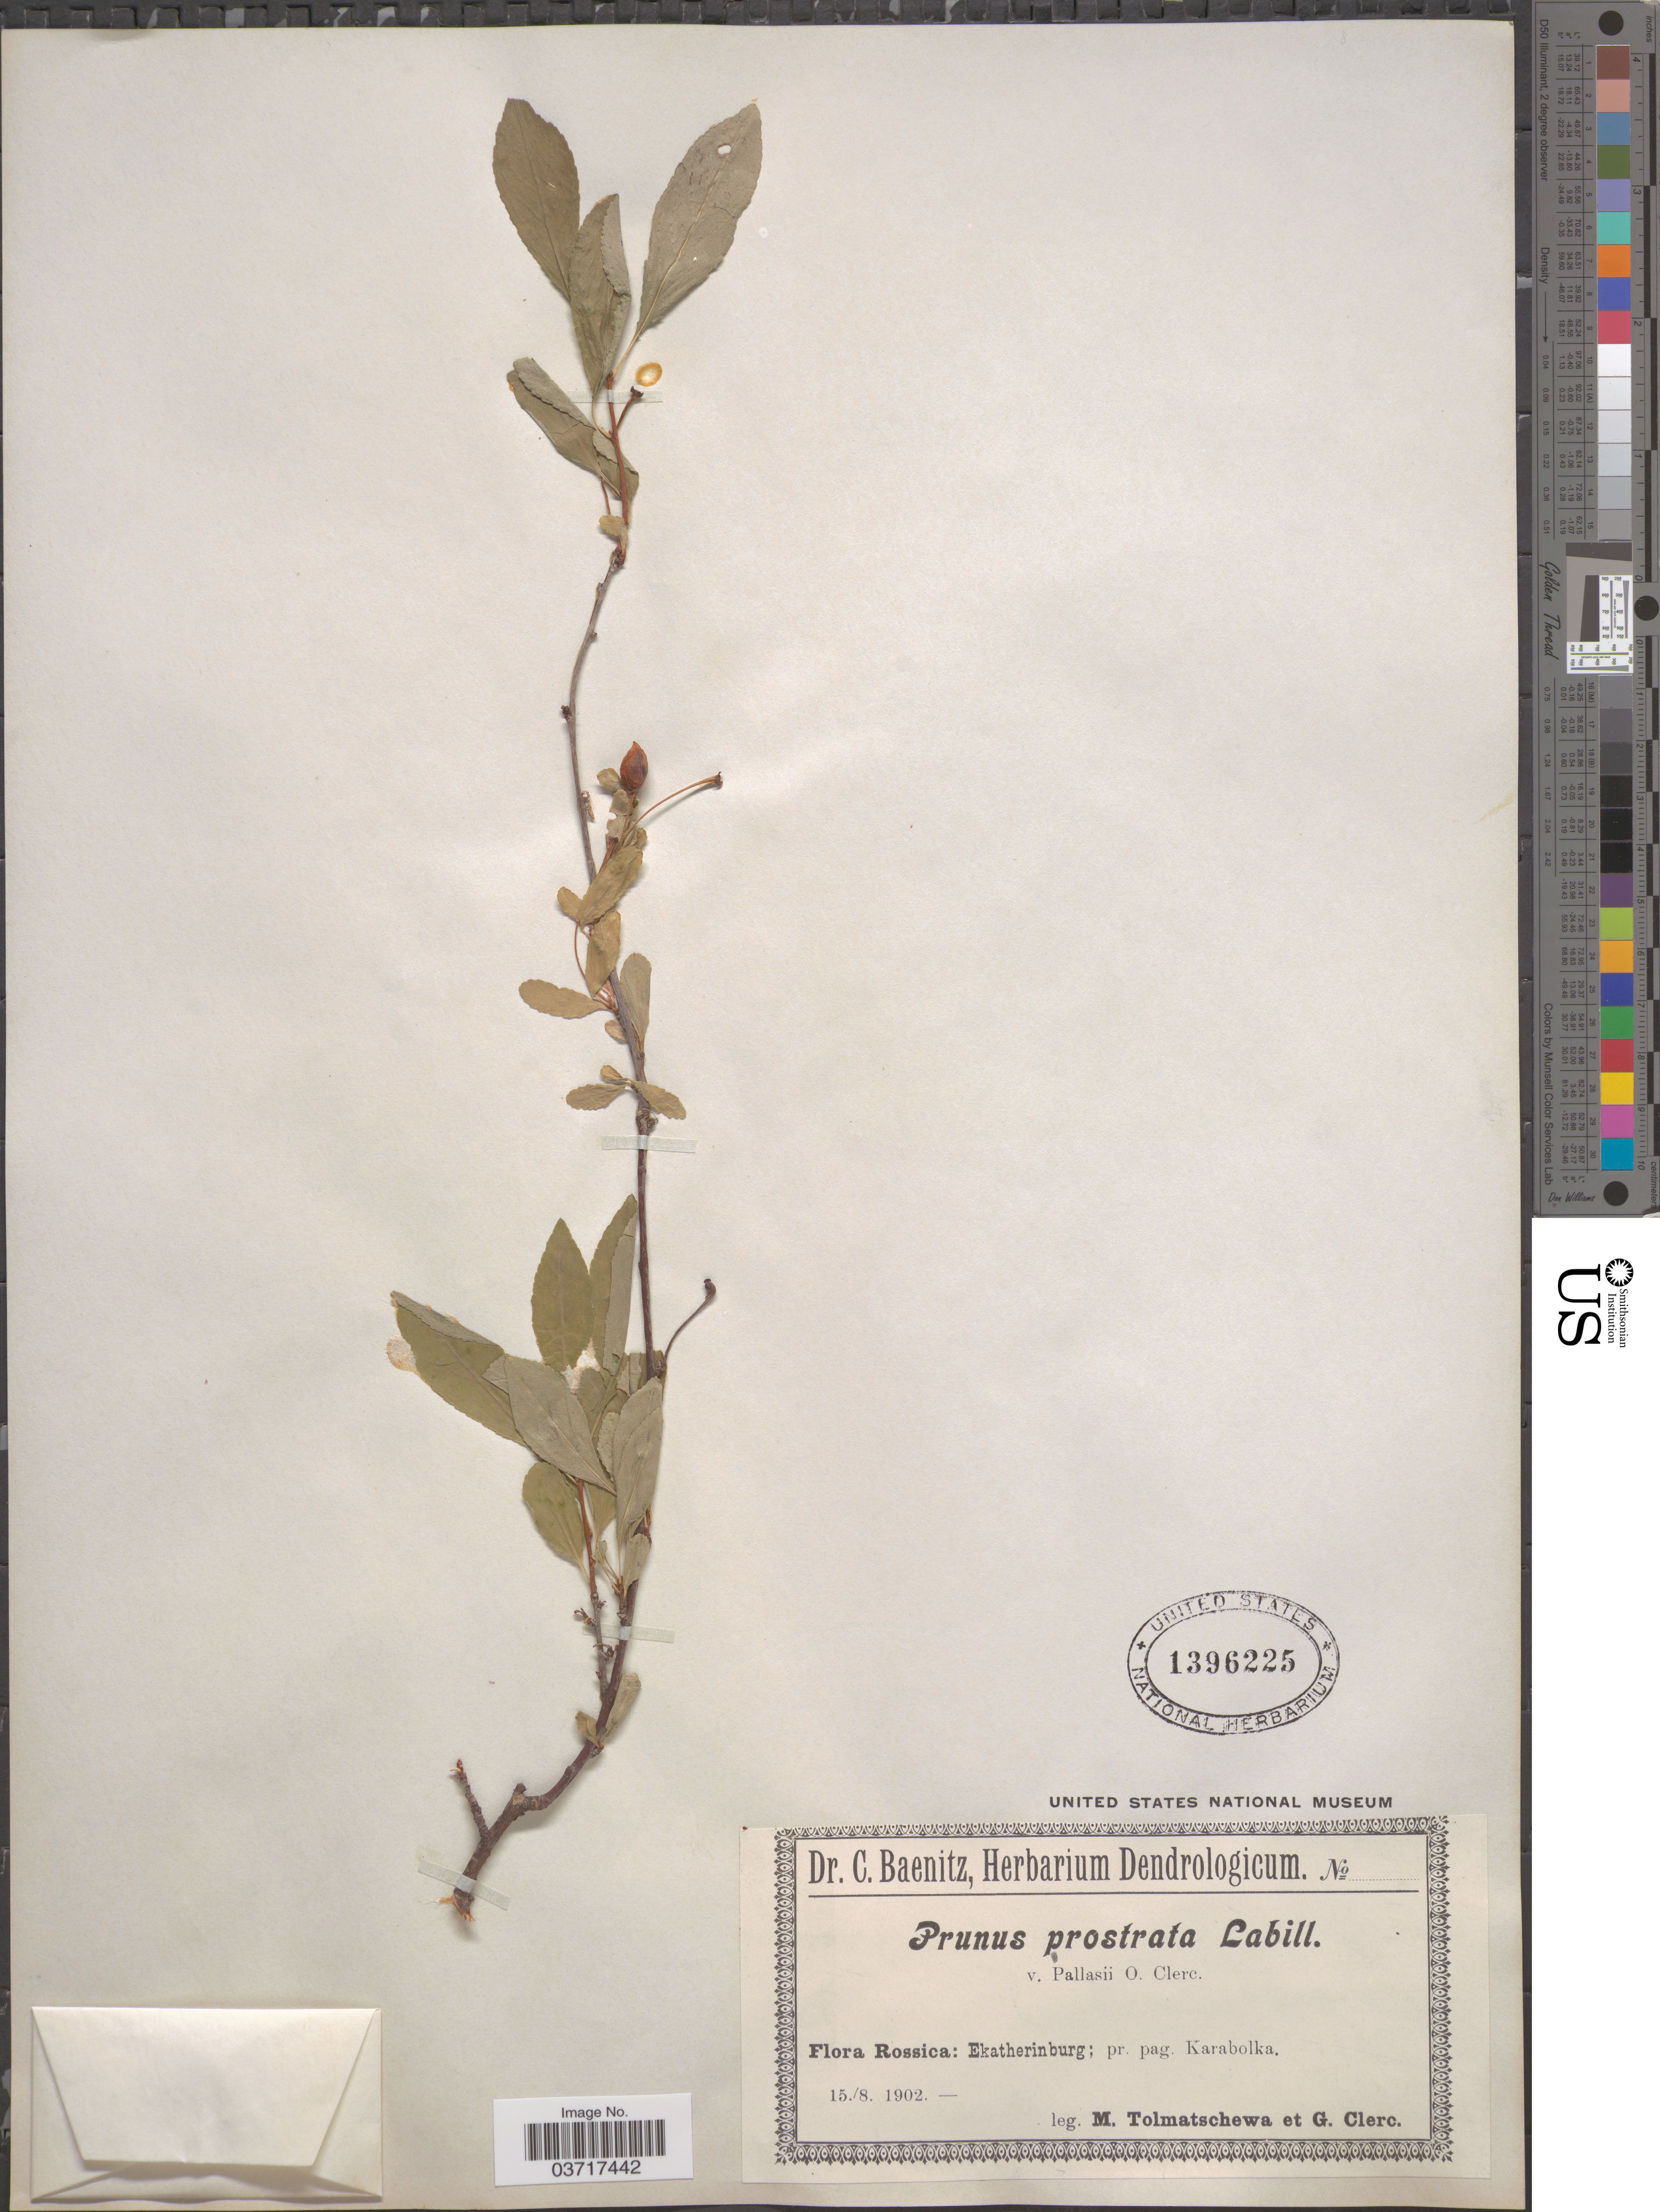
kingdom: Plantae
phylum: Tracheophyta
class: Magnoliopsida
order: Rosales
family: Rosaceae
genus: Prunus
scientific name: Prunus prostrata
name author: Labill.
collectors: M. Tolmatschewa & G. Clerc.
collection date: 1902-08-15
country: Russian Federation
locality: Rossica: Ekatherinburg; pr. pag. Karabolka.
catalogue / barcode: US 1396225